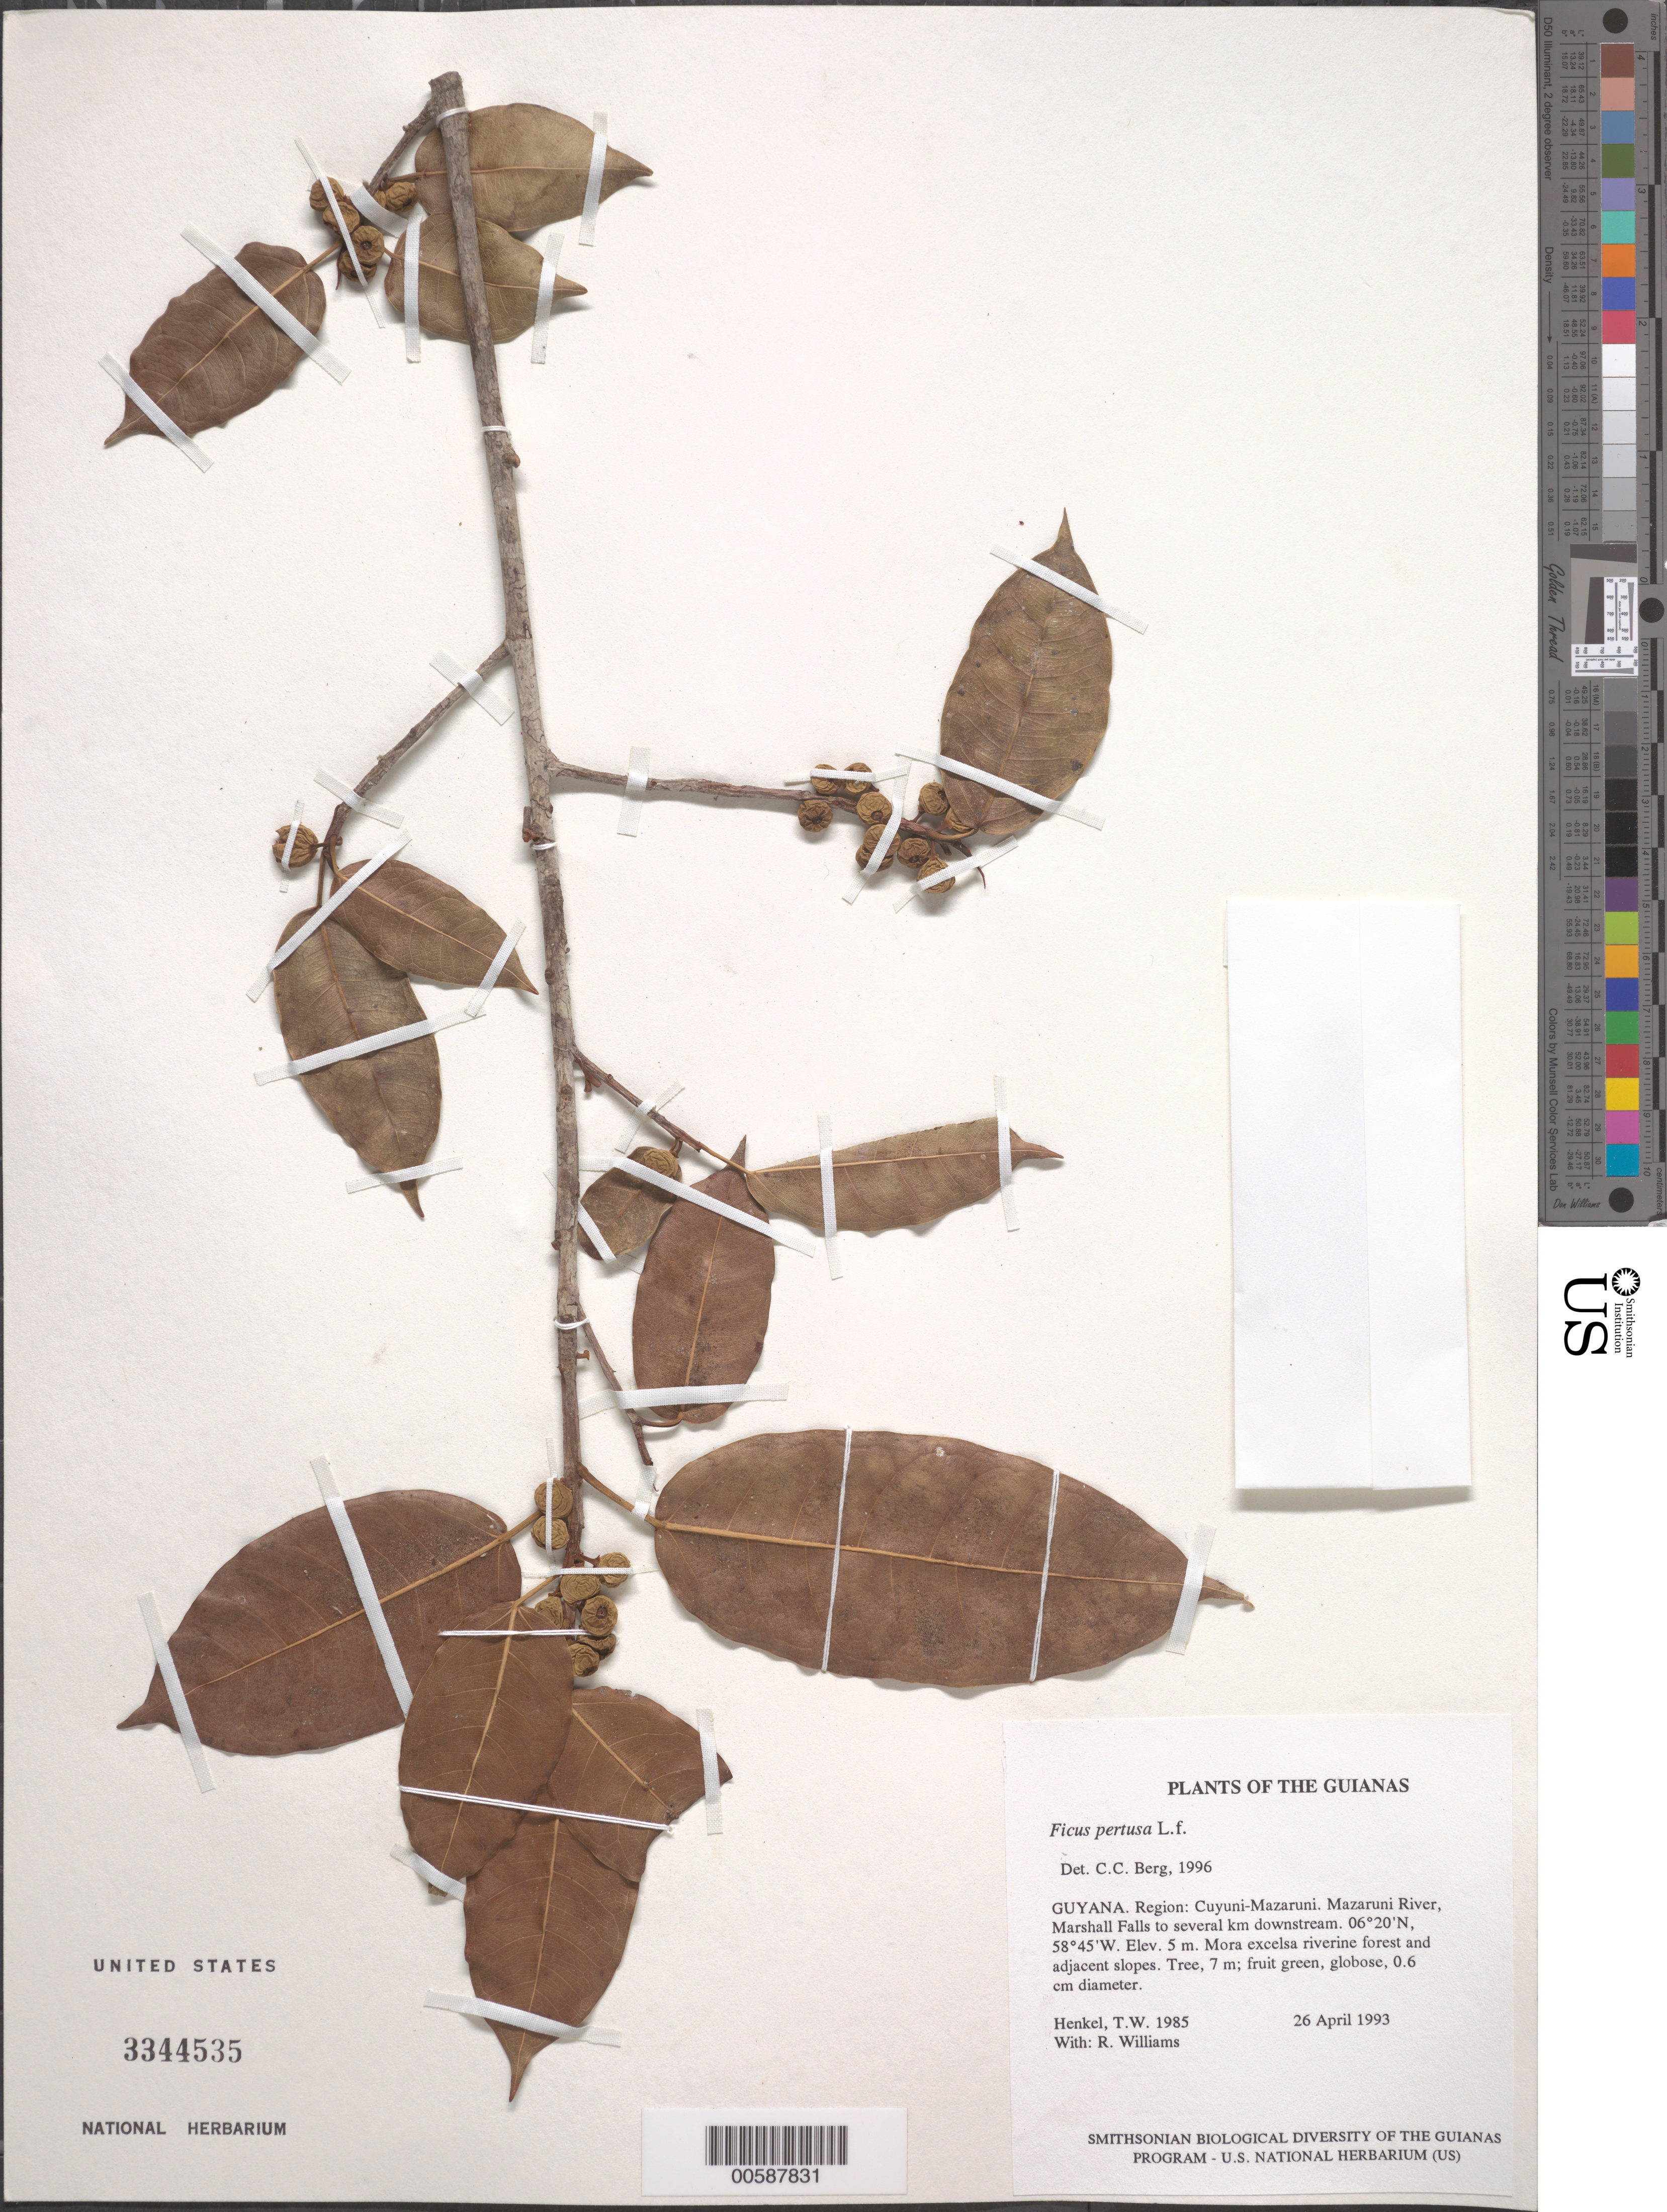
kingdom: Plantae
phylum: Tracheophyta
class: Magnoliopsida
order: Rosales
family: Moraceae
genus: Ficus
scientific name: Ficus pertusa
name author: L. f.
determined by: Berg, C. C.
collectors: T. Henkel & R. Williams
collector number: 1985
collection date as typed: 26 April 1993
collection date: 1993-04-26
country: Guyana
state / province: Cuyuni-Mazaruni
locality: Mazaruni River, Marshall Falls to several km downstream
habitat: Mora excelsa riverine forest and adjacent slopes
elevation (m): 5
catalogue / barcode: US 3344535